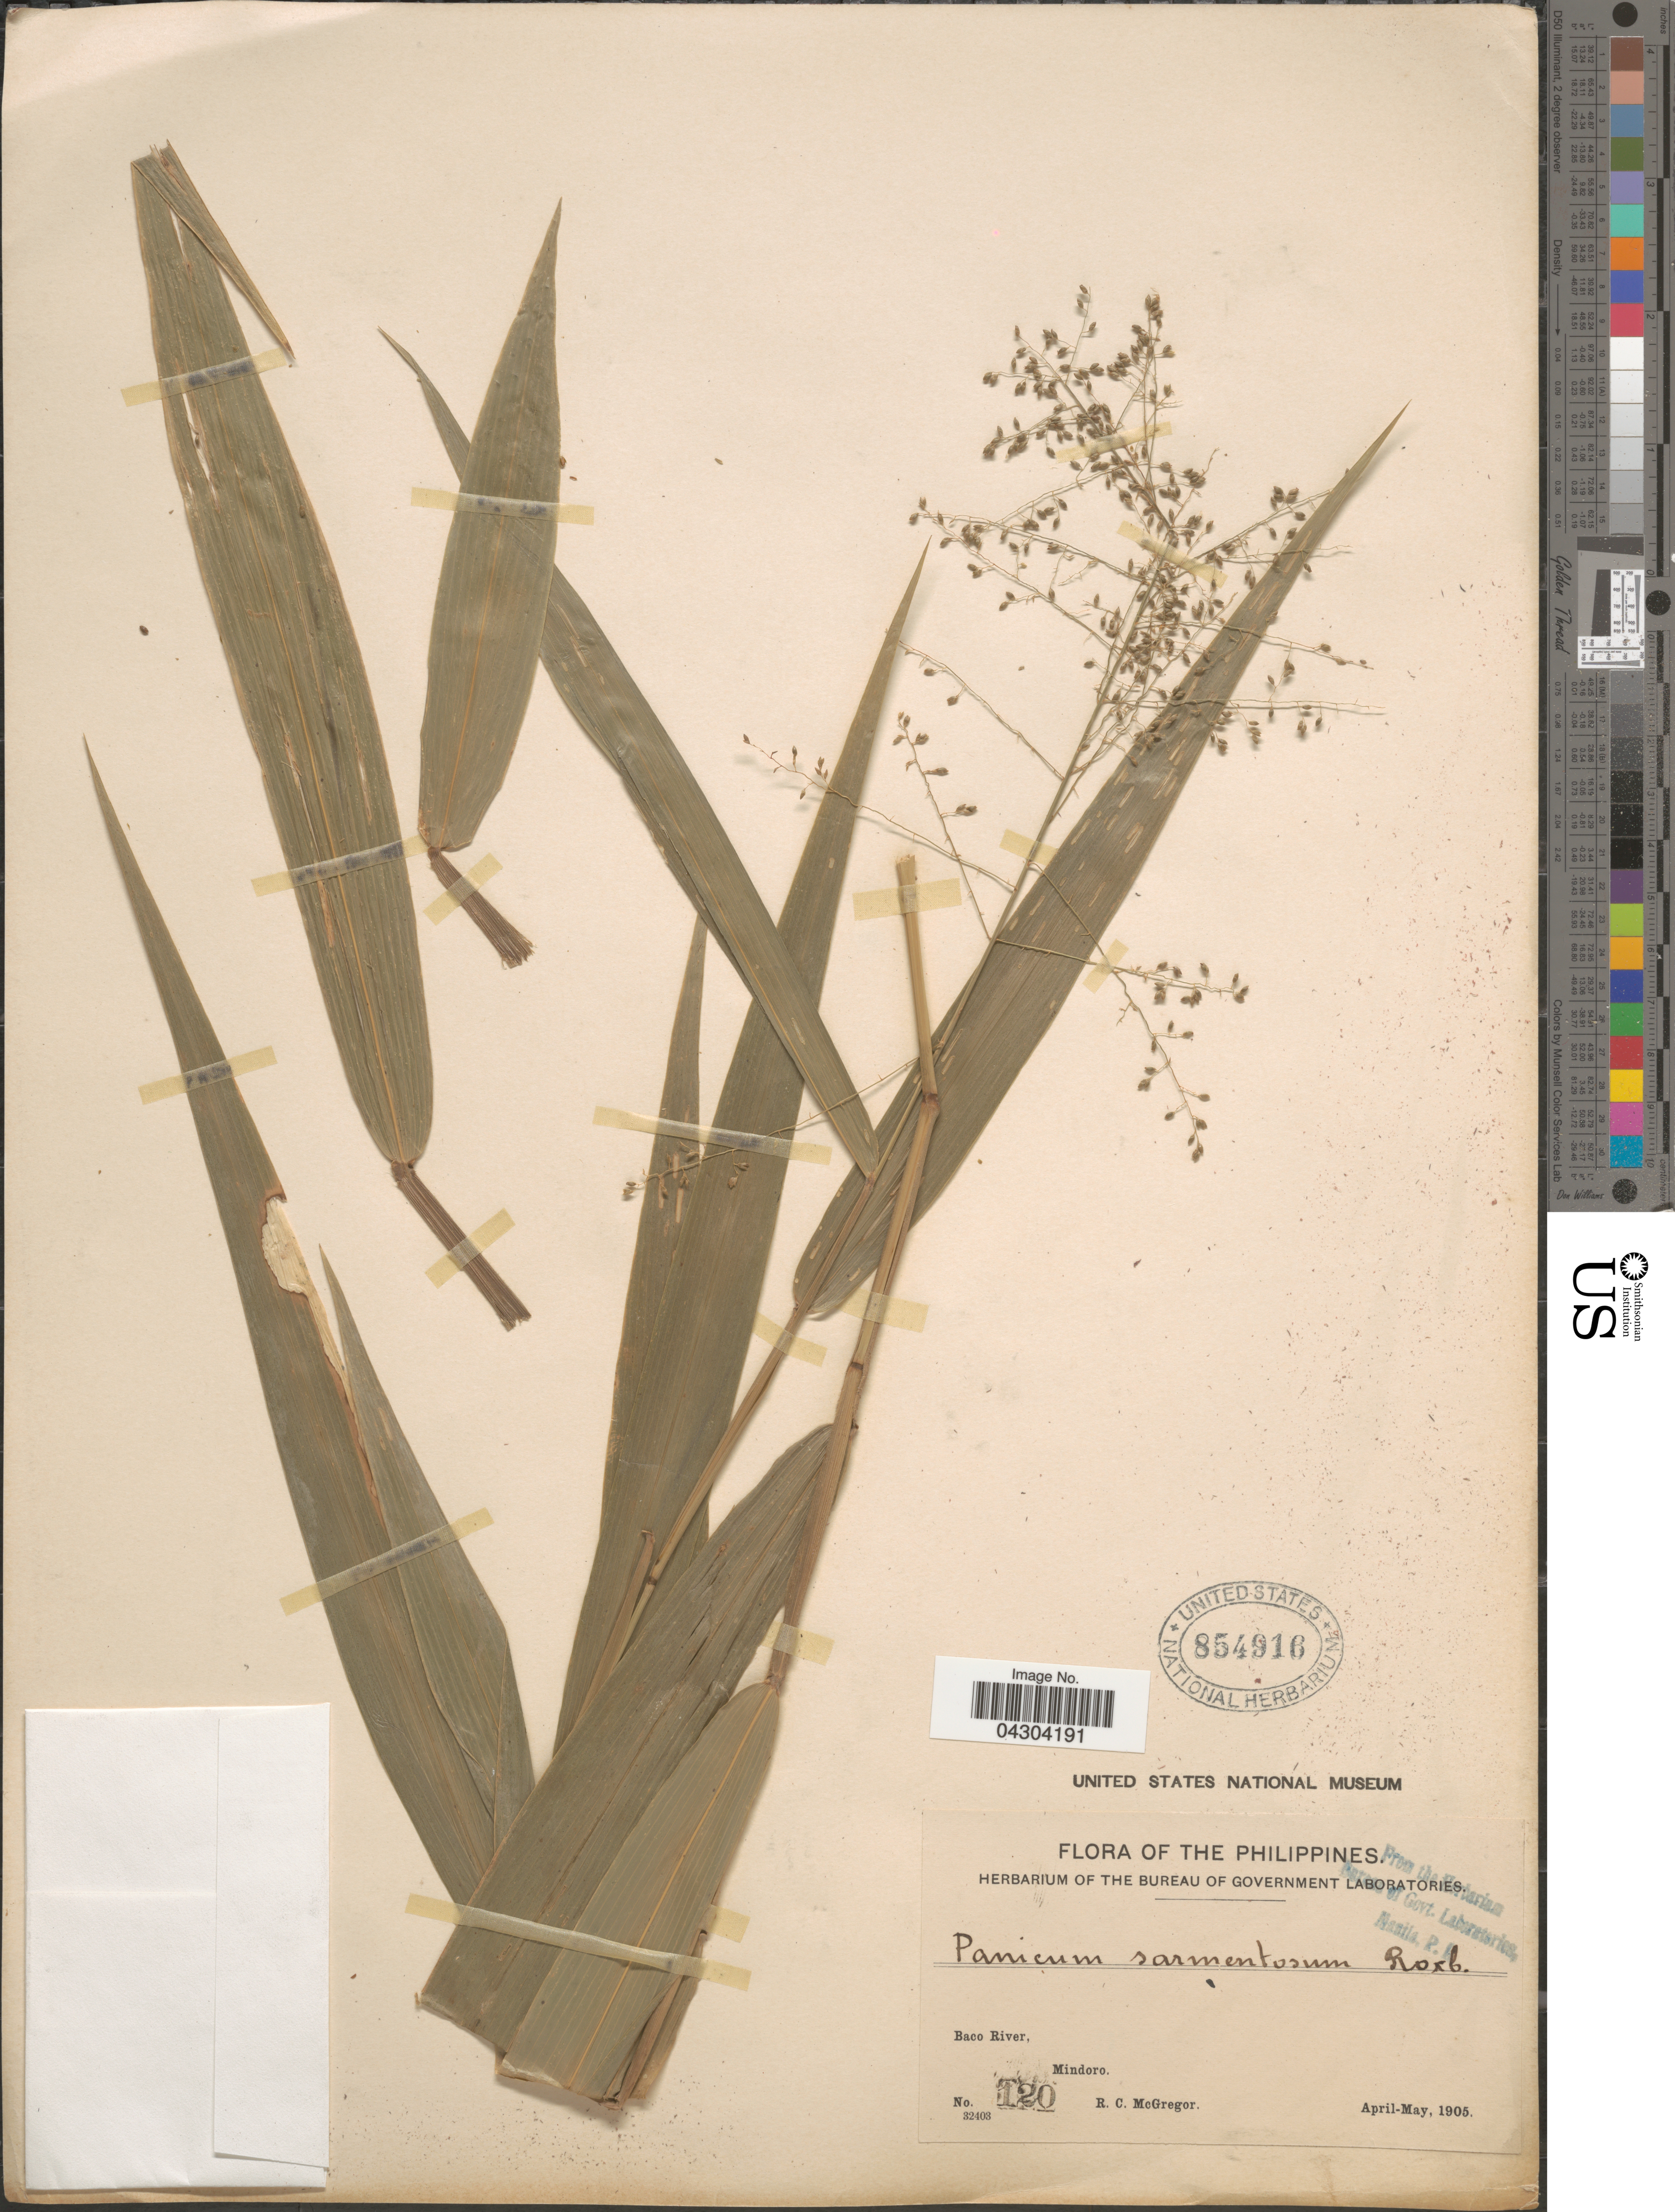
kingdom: Plantae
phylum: Tracheophyta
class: Liliopsida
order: Poales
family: Poaceae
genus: Panicum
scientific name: Panicum sarmentosum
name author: Roxb.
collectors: R. C. McGregor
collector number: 120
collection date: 1905-04/1905-05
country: Philippines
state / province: Mimaropa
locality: Baco River, Mindoro.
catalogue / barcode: US 854916